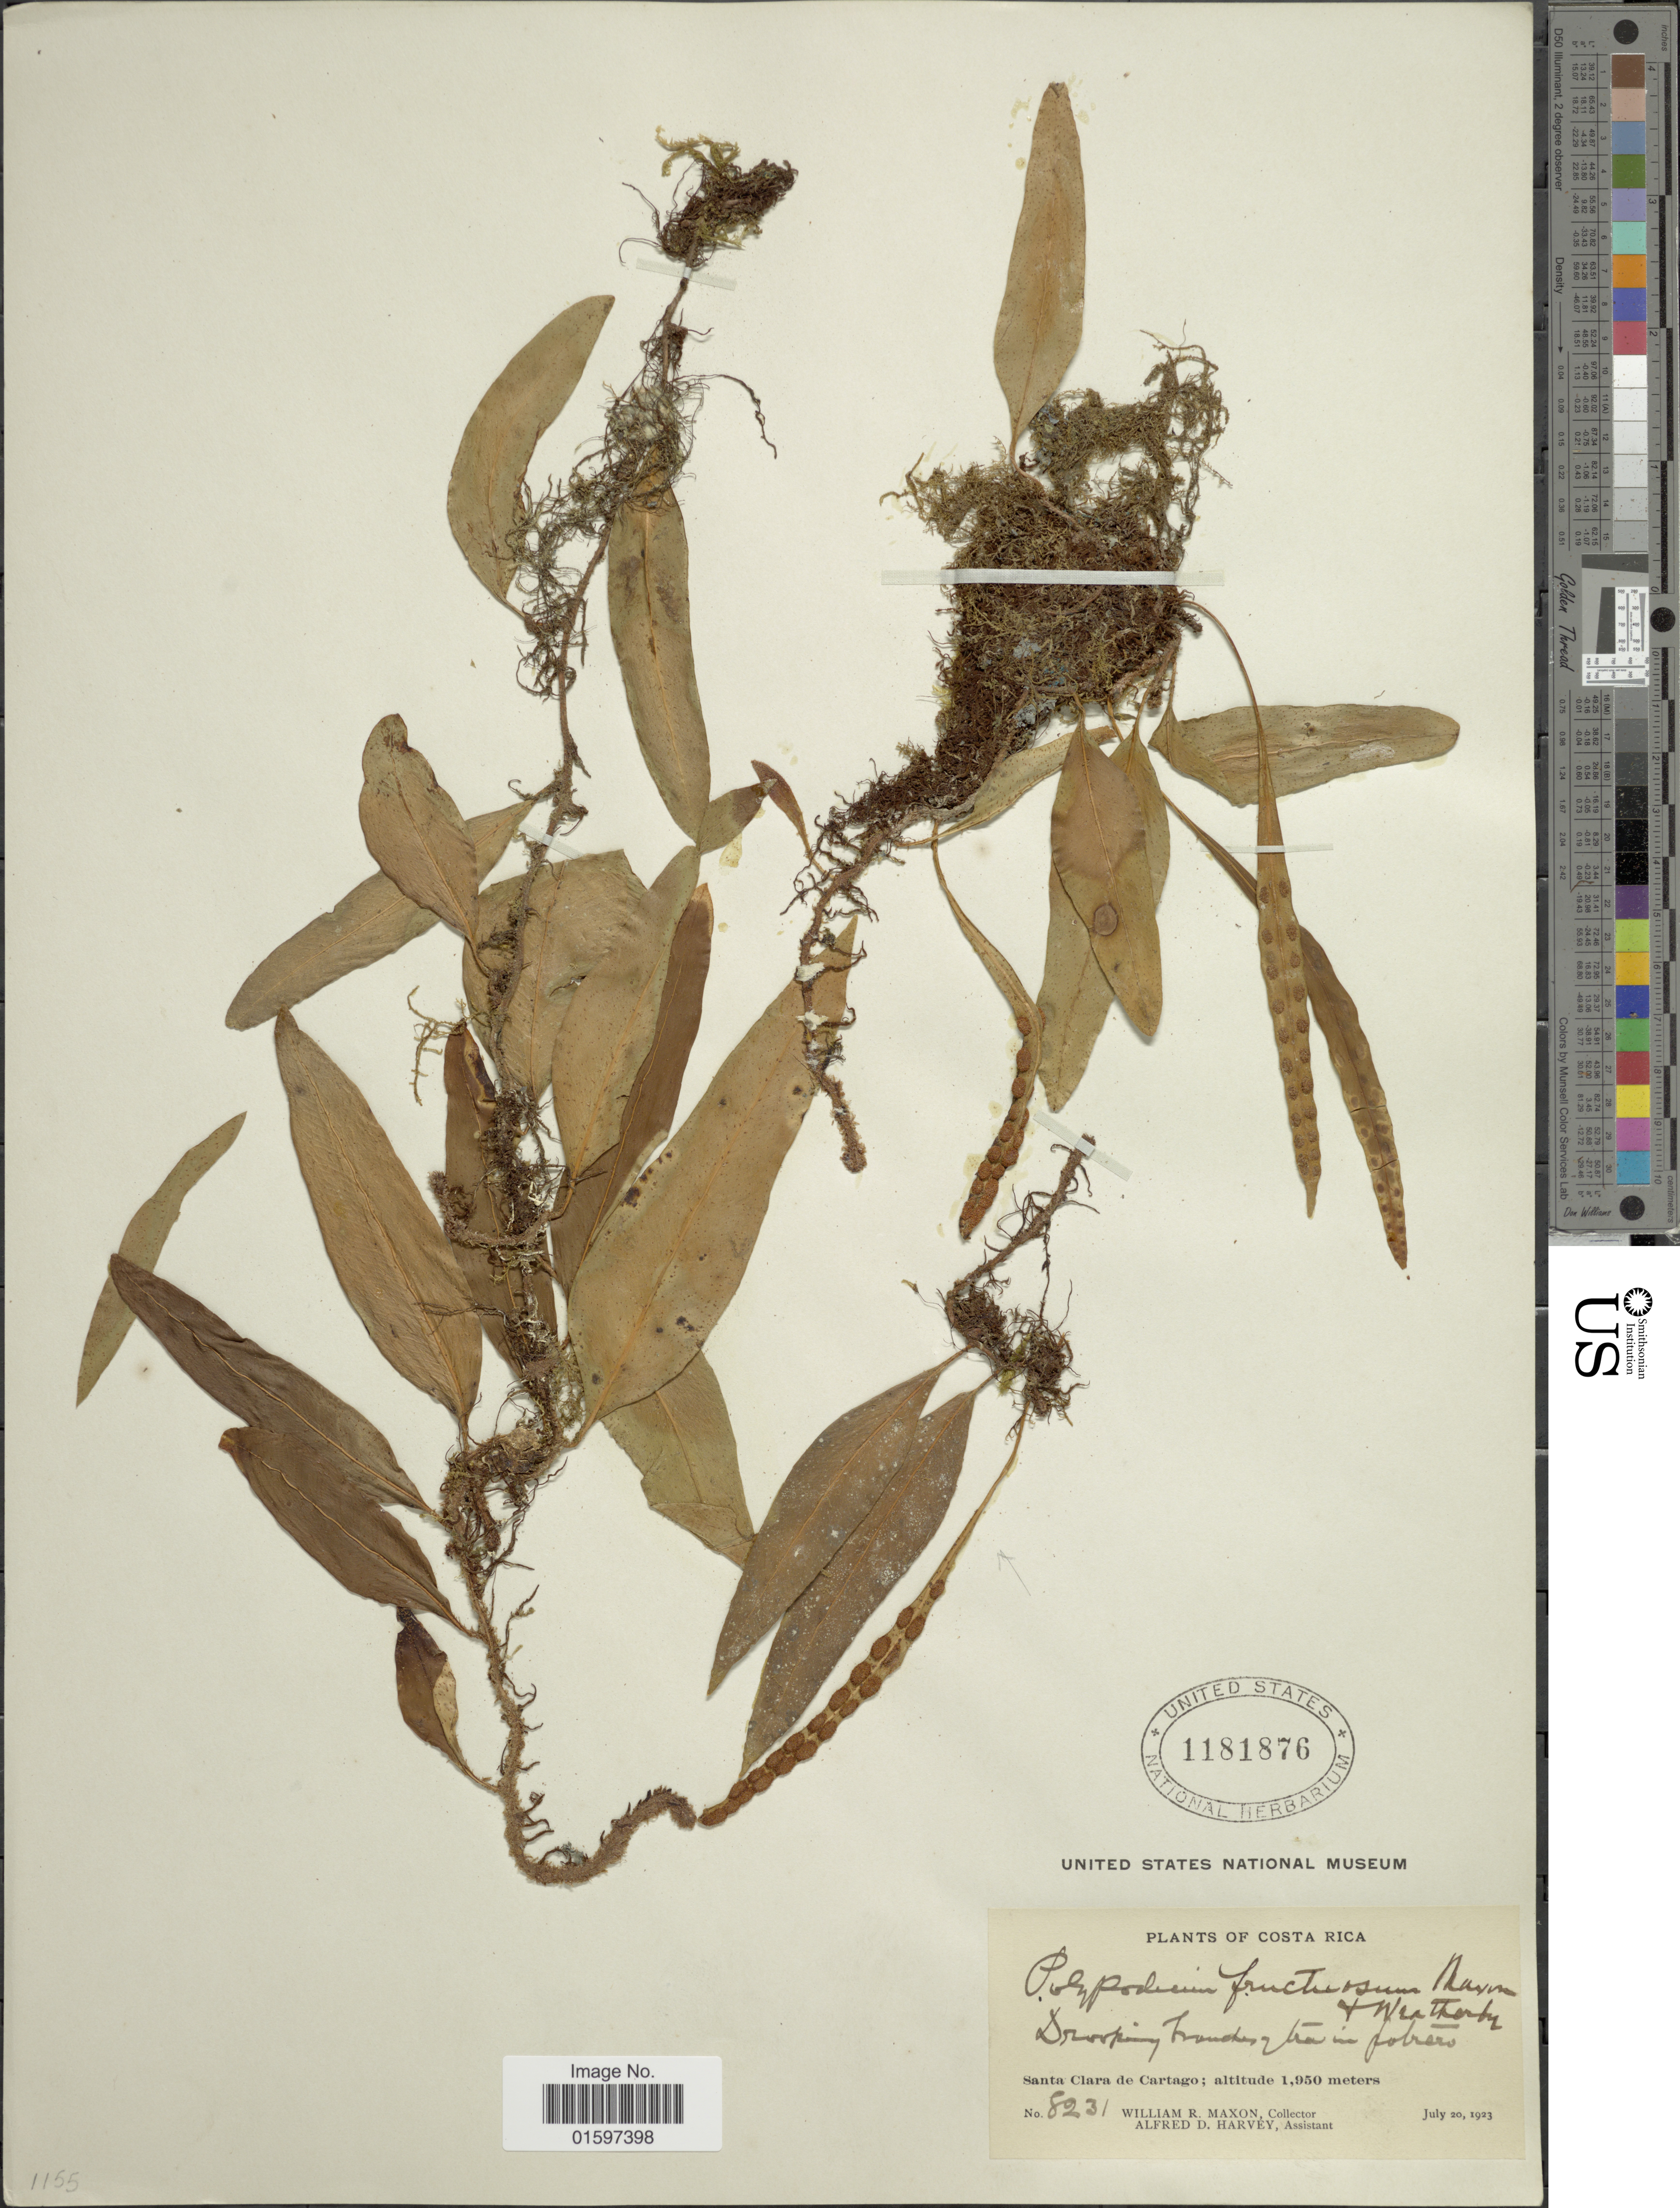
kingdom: Plantae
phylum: Tracheophyta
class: Polypodiopsida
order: Polypodiales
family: Polypodiaceae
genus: Pleopeltis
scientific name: Pleopeltis fructuosa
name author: (Maxon & Weath.) Lellinger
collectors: W. R. Maxon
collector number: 8231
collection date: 1923-07-20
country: Costa Rica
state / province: Cartago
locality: Costa Rica, Santa Clara de Cartago, drooping branches of tree in forest.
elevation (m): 1950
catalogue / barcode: US 1181876